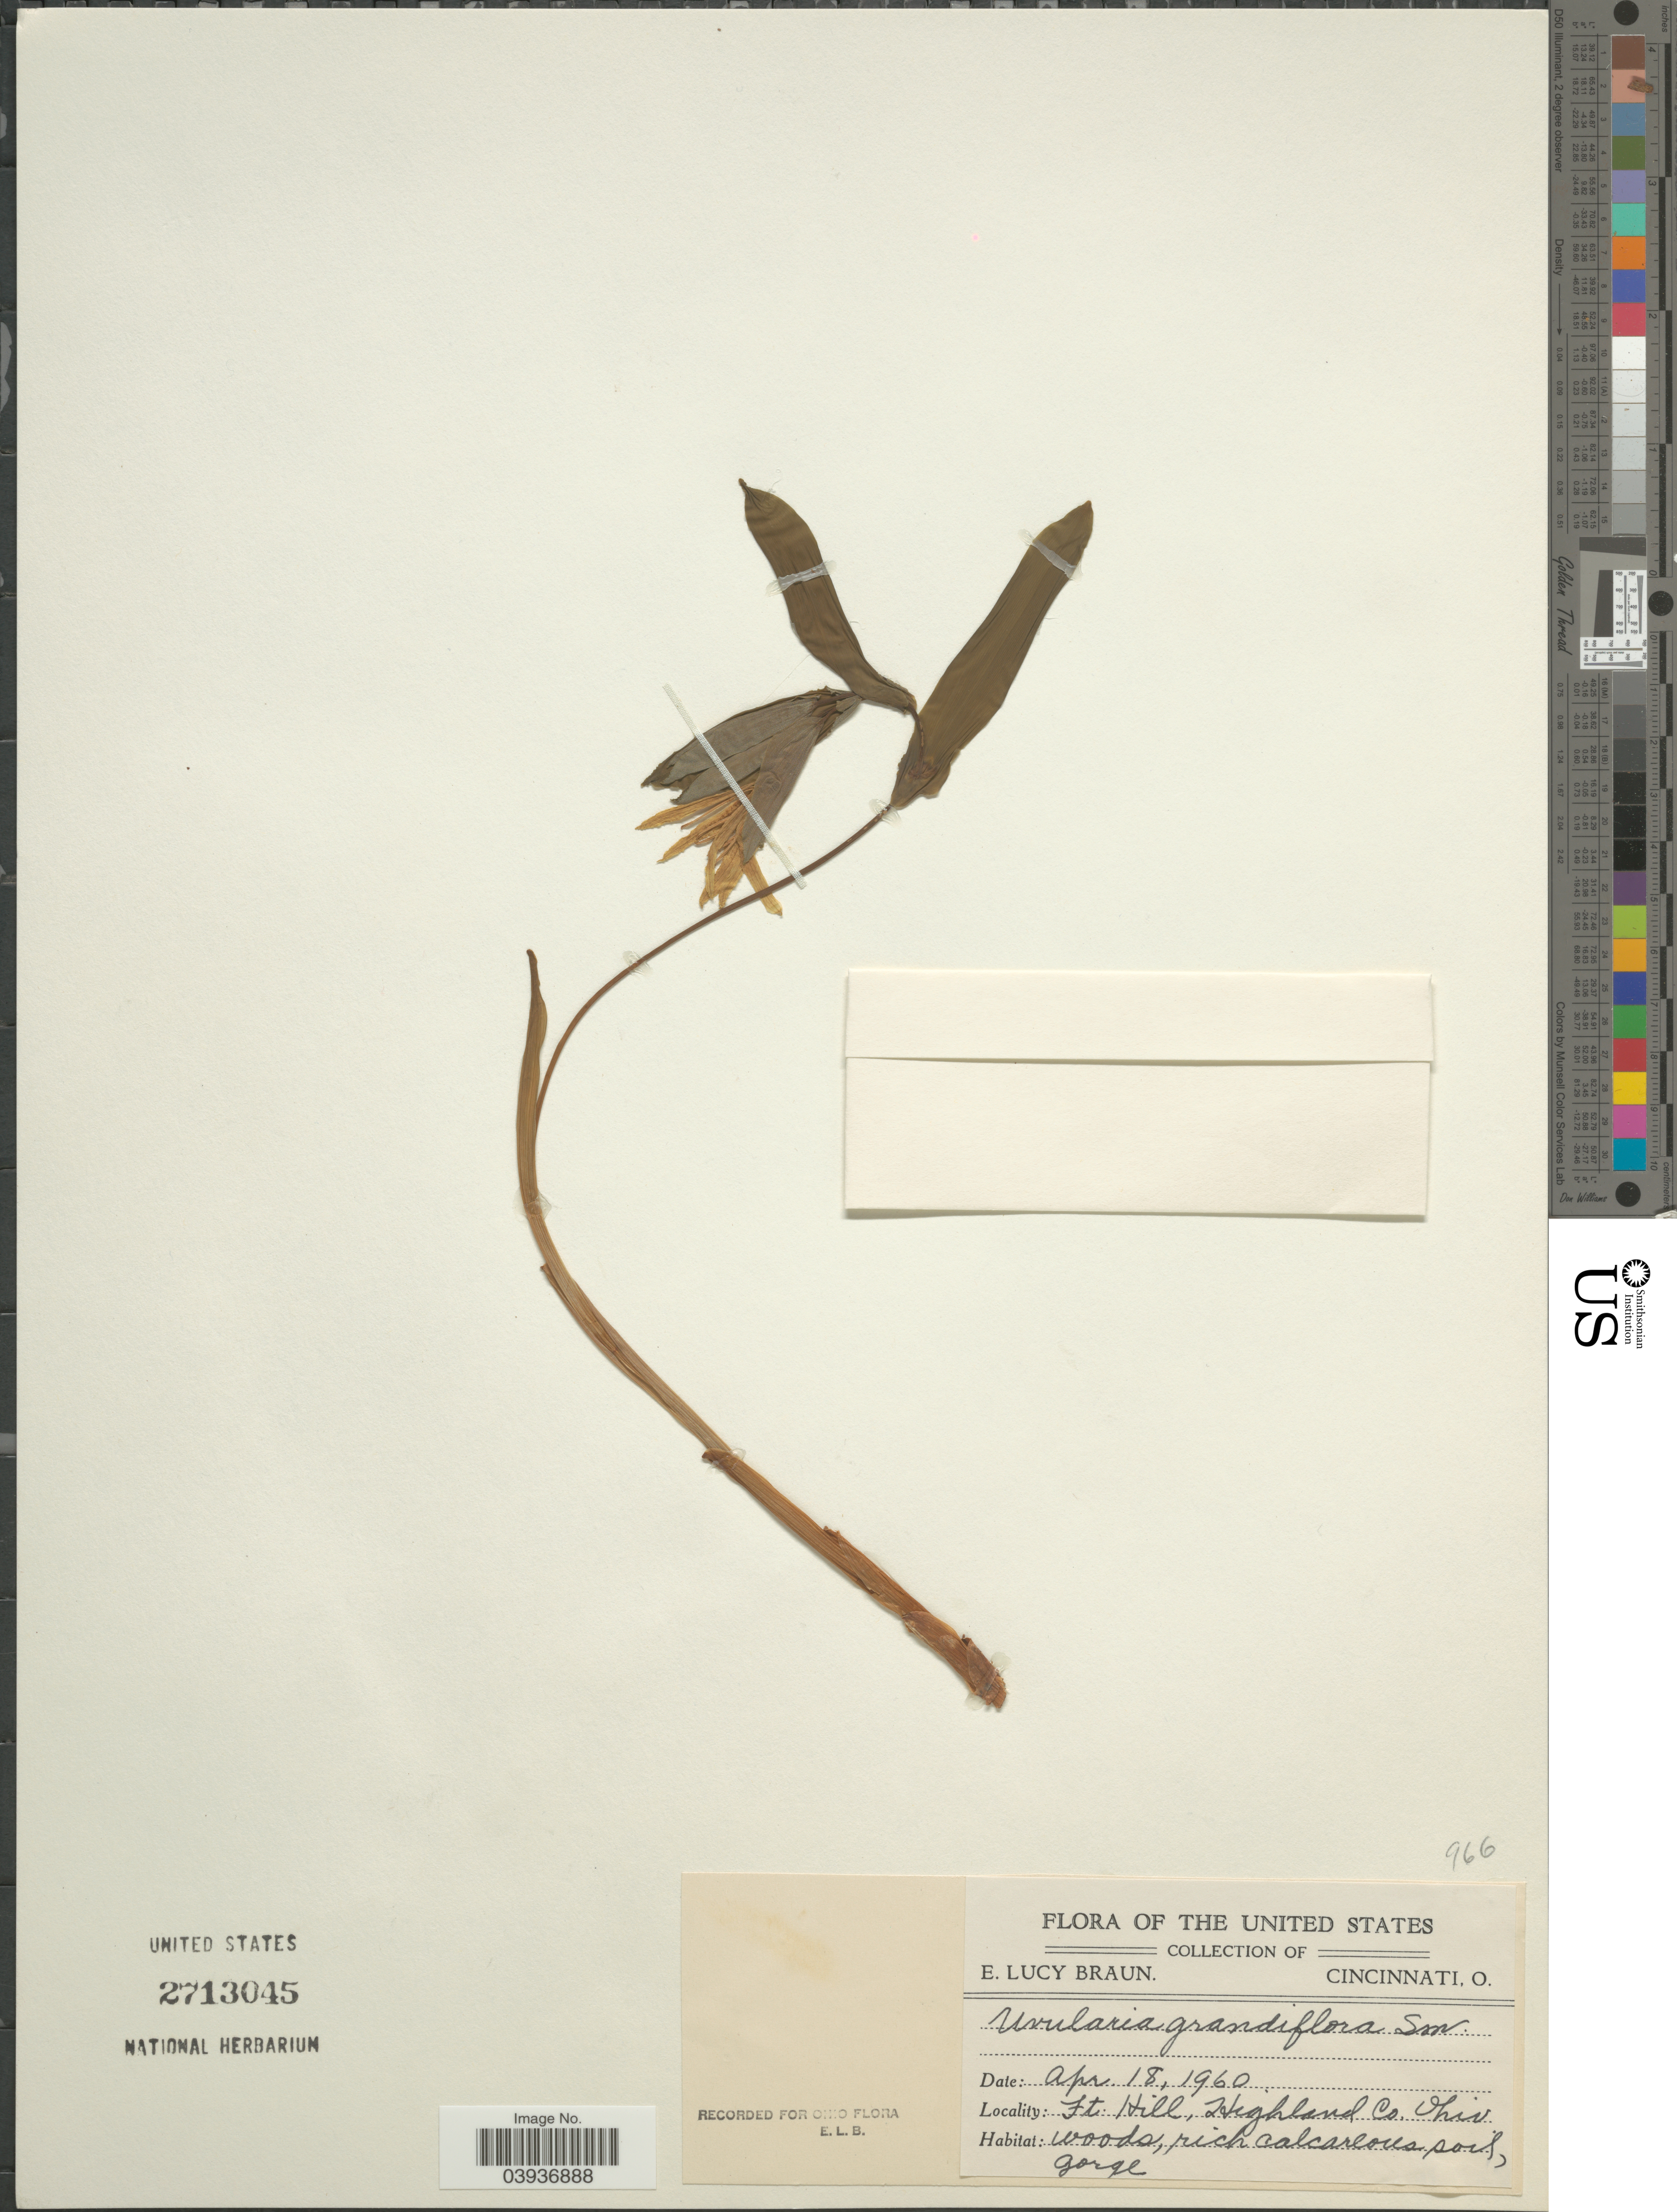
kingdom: Plantae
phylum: Tracheophyta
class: Liliopsida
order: Liliales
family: Colchicaceae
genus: Uvularia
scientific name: Uvularia grandiflora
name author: Sm.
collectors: E. L. Braun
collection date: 1960-04-18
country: United States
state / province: Ohio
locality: Ft. Hill, Highland Co.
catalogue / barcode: US 2713045